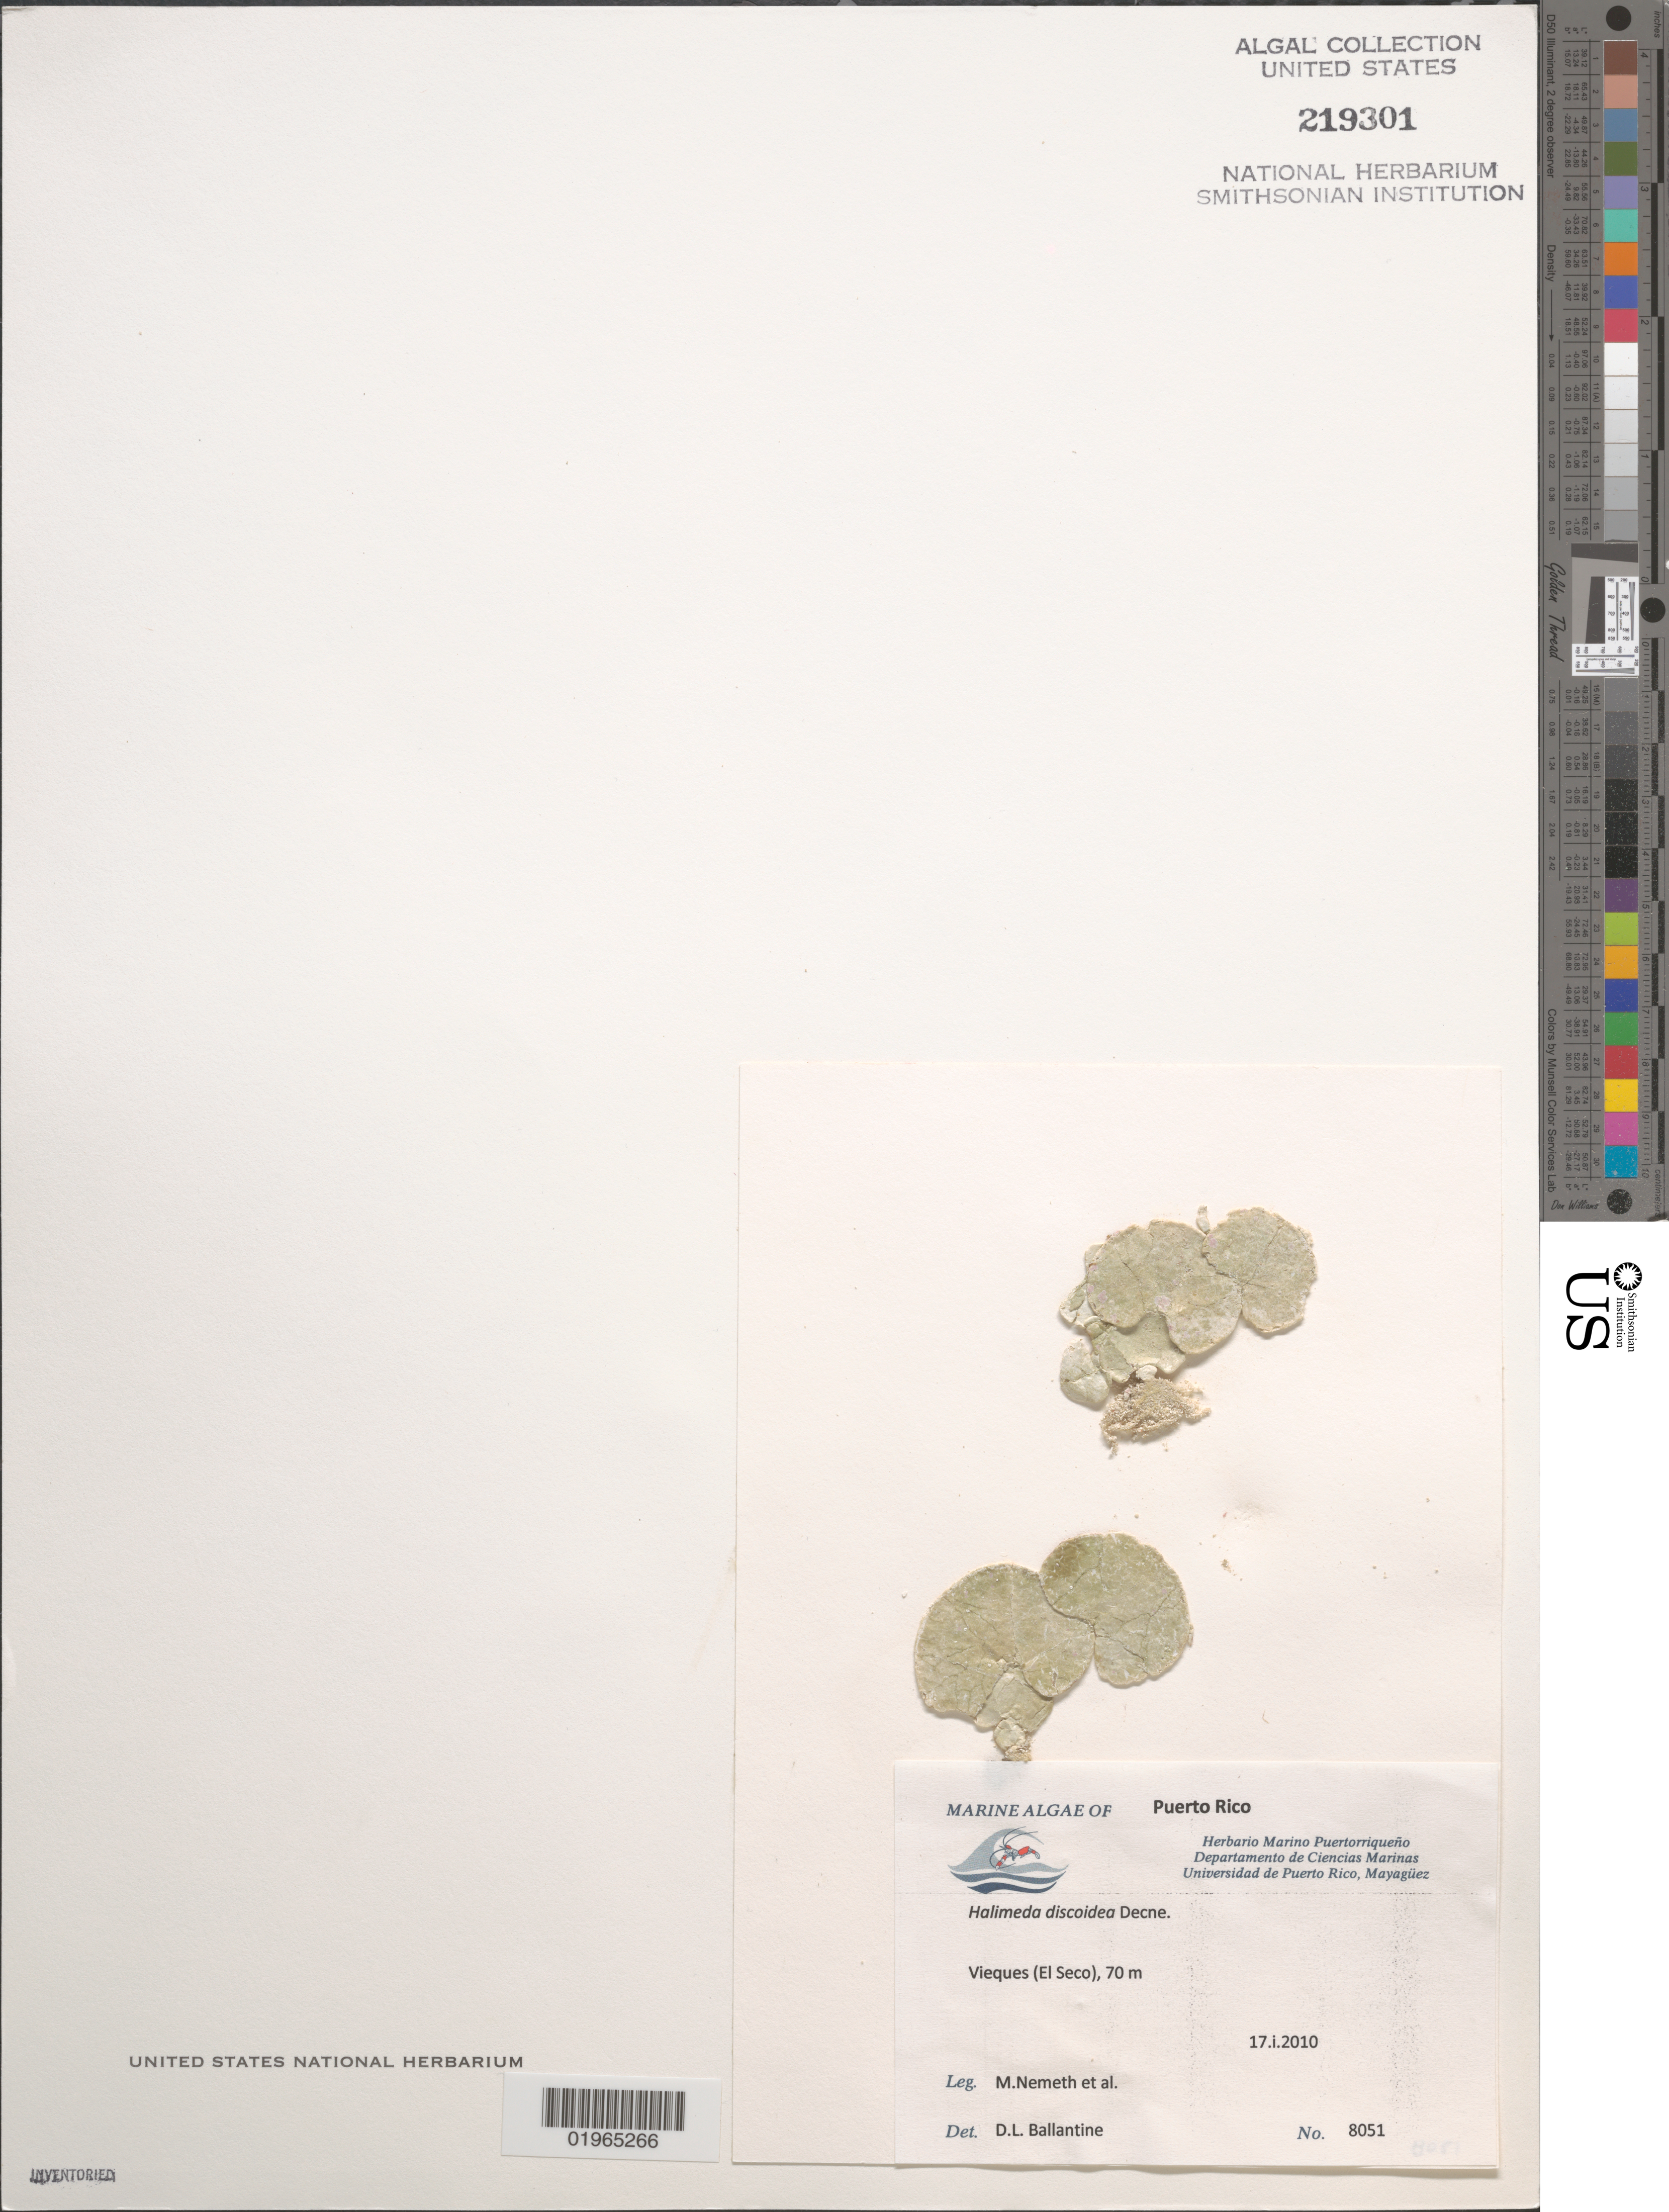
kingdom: Plantae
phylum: Chlorophyta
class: Ulvophyceae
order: Bryopsidales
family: Halimedaceae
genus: Halimeda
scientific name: Halimeda discoidea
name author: Decne.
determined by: Ballantine, D. L.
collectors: M. Nemeth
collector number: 8051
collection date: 2010-01-17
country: Puerto Rico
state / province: Vieques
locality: El Soco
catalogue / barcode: US 219301